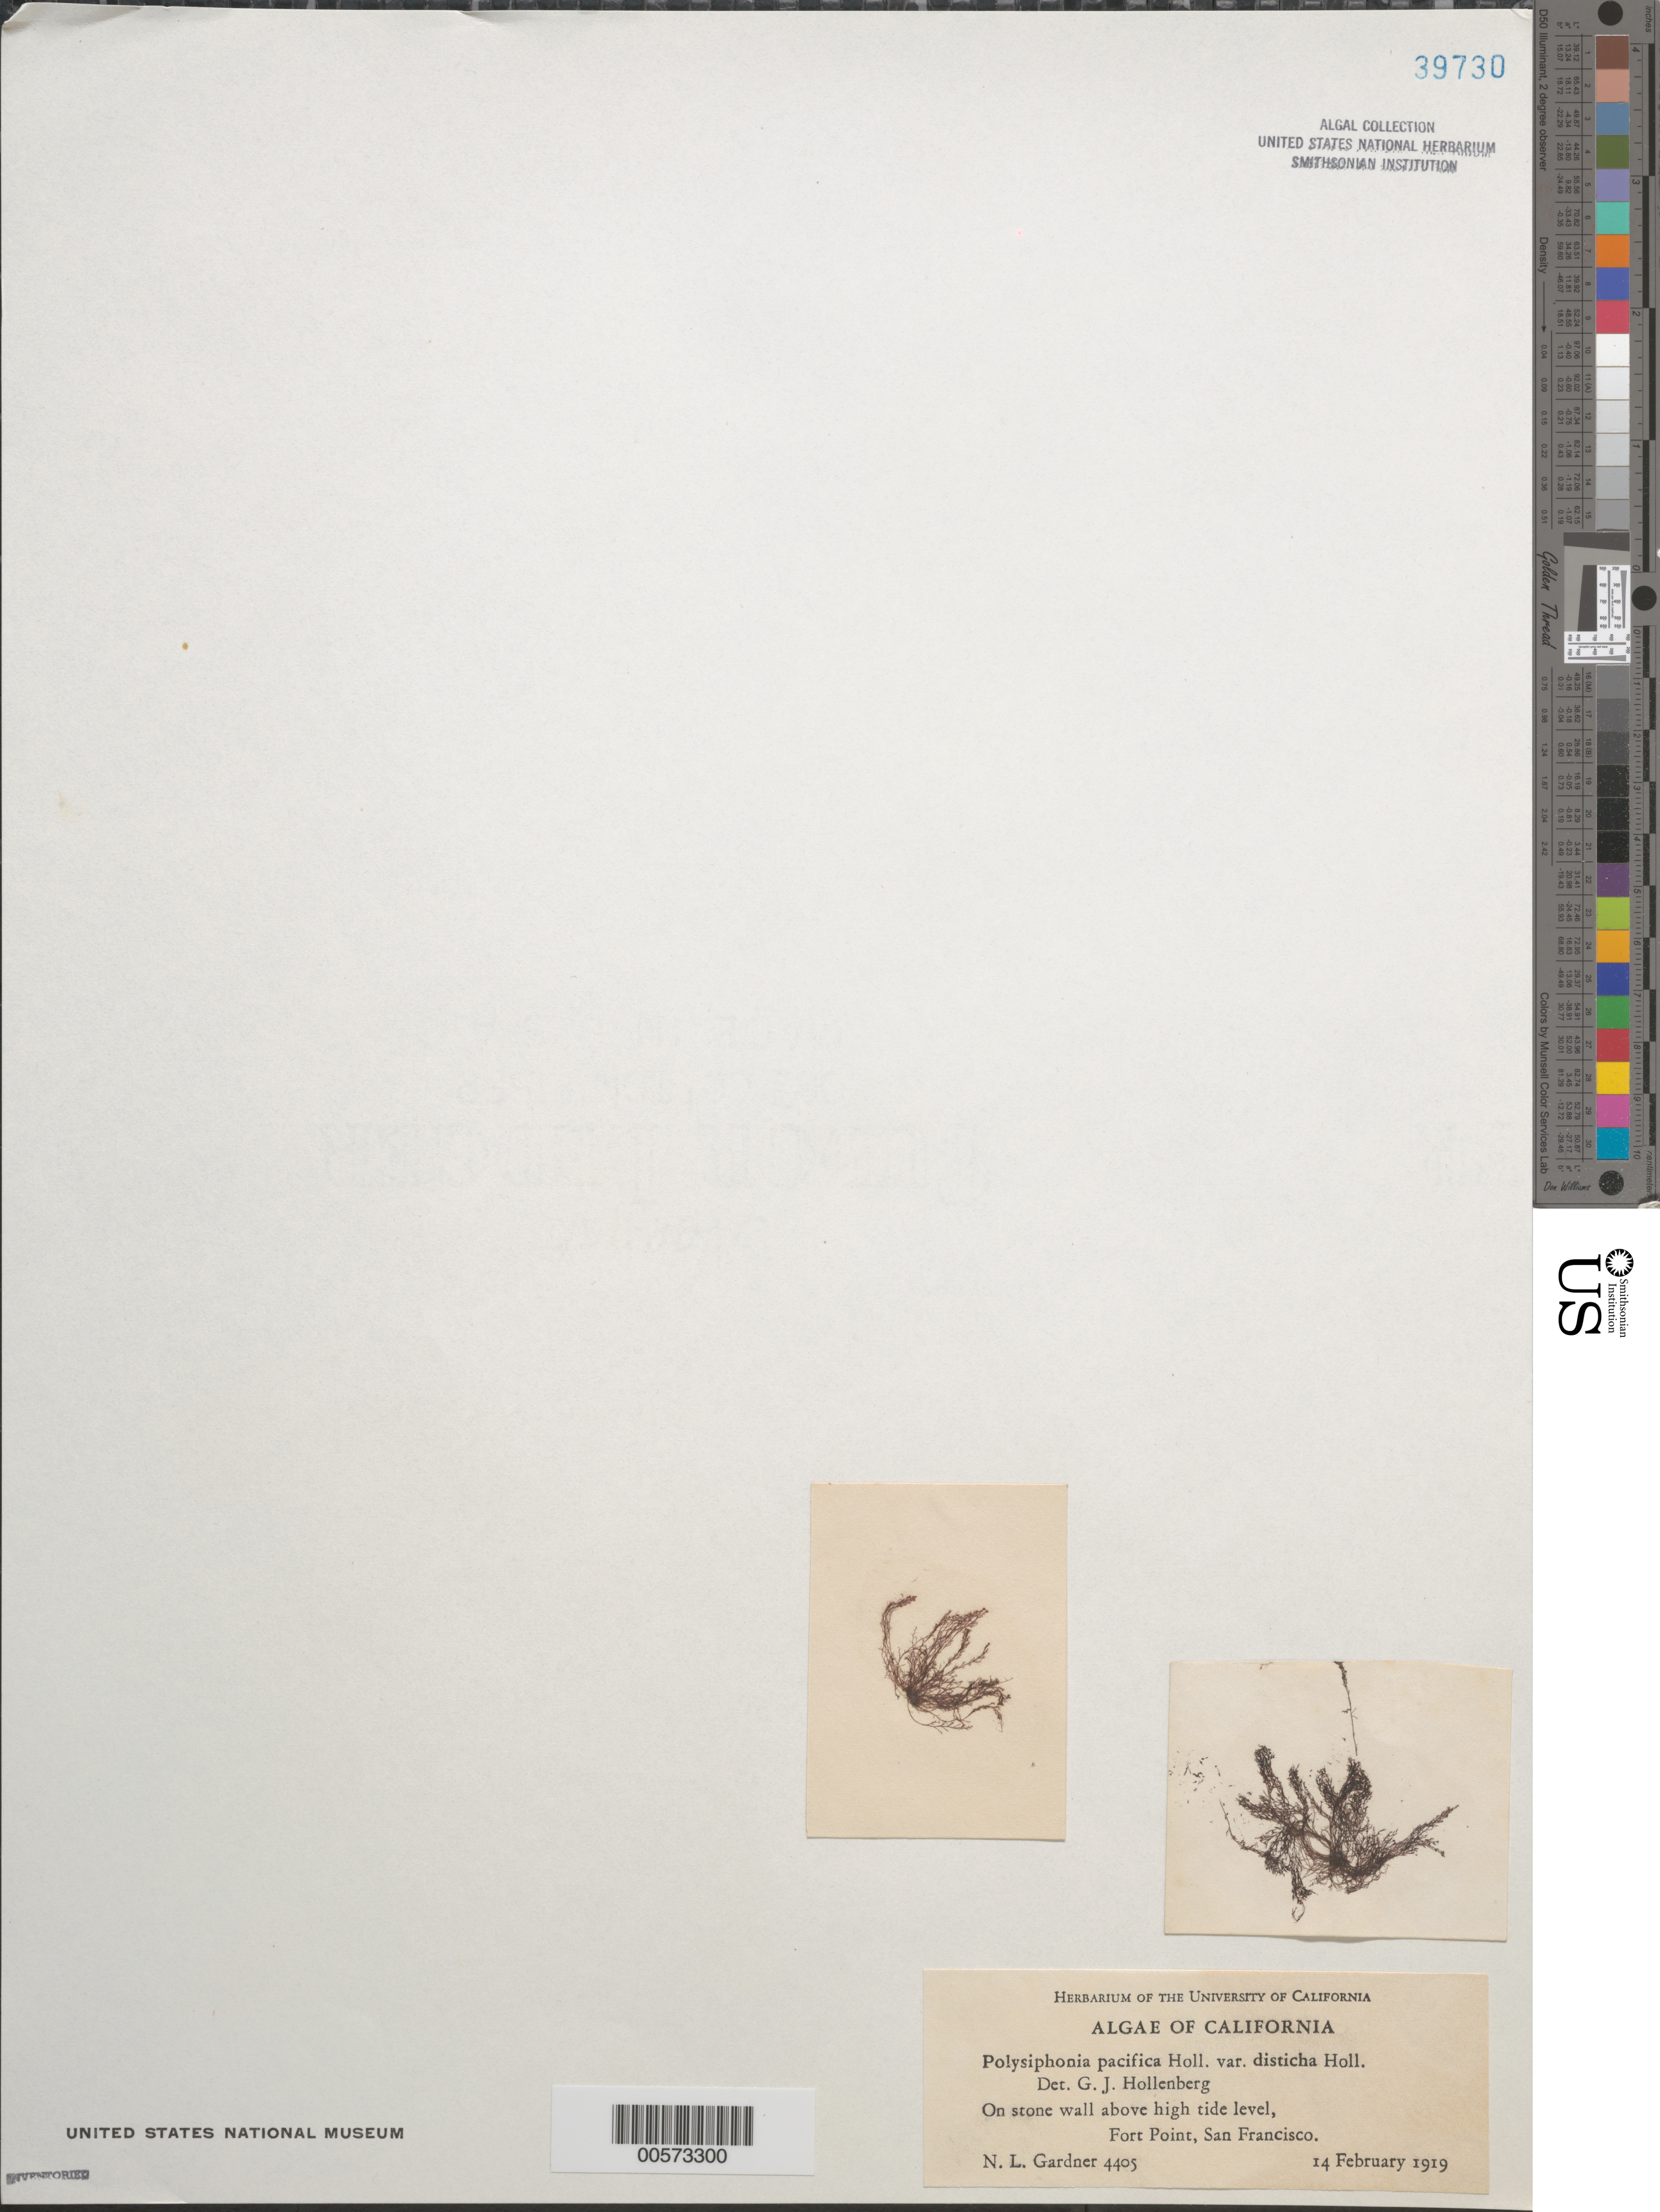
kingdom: Plantae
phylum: Rhodophyta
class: Florideophyceae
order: Ceramiales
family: Rhodomelaceae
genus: Polysiphonia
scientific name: Polysiphonia pacifica var. disticha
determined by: Hollenberg, George J.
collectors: N. Gardner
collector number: NLG 4405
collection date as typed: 14 Feb 1919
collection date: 1919-02-14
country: United States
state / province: California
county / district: San Francisco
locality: San Francisco, Fort Point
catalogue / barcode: US 39730